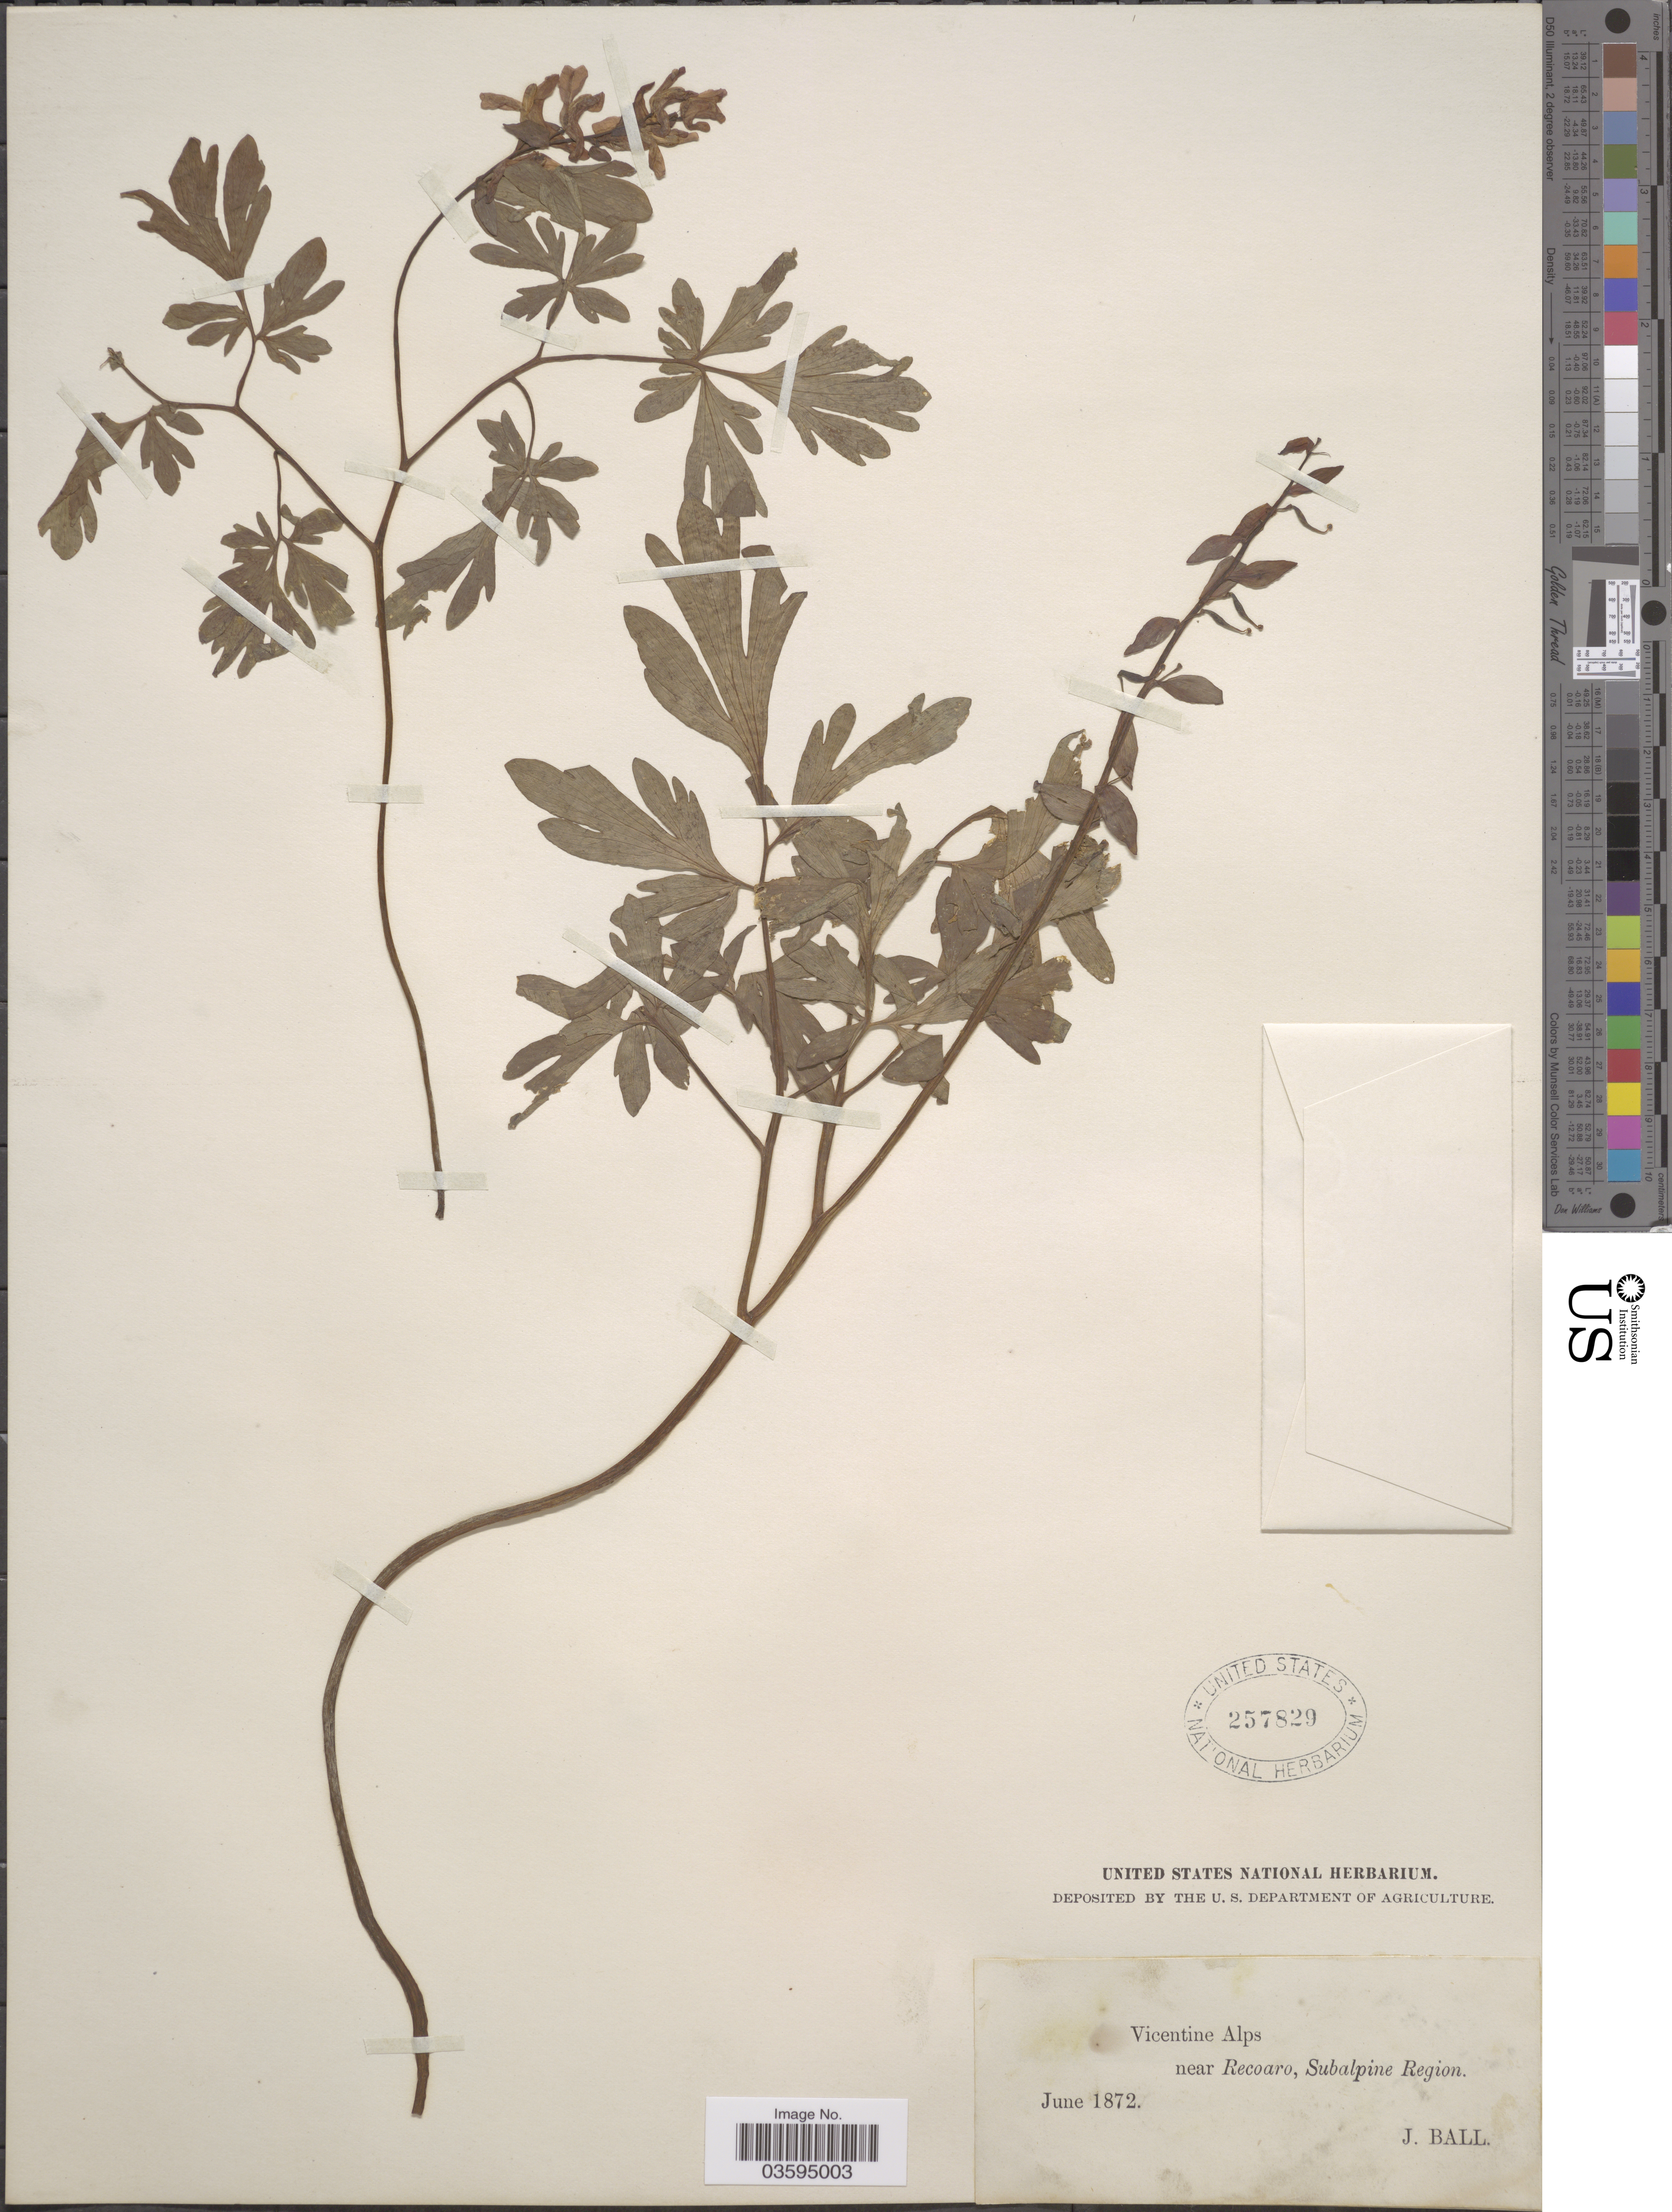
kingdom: Plantae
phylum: Tracheophyta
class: Magnoliopsida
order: Ranunculales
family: Papaveraceae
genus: Corydalis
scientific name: Corydalis fabacea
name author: (Retz.) Pers.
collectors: J. Ball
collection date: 1872-06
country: Italy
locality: Vicentine Alps near Recoaro, Subalpine Region.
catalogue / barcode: US 257829